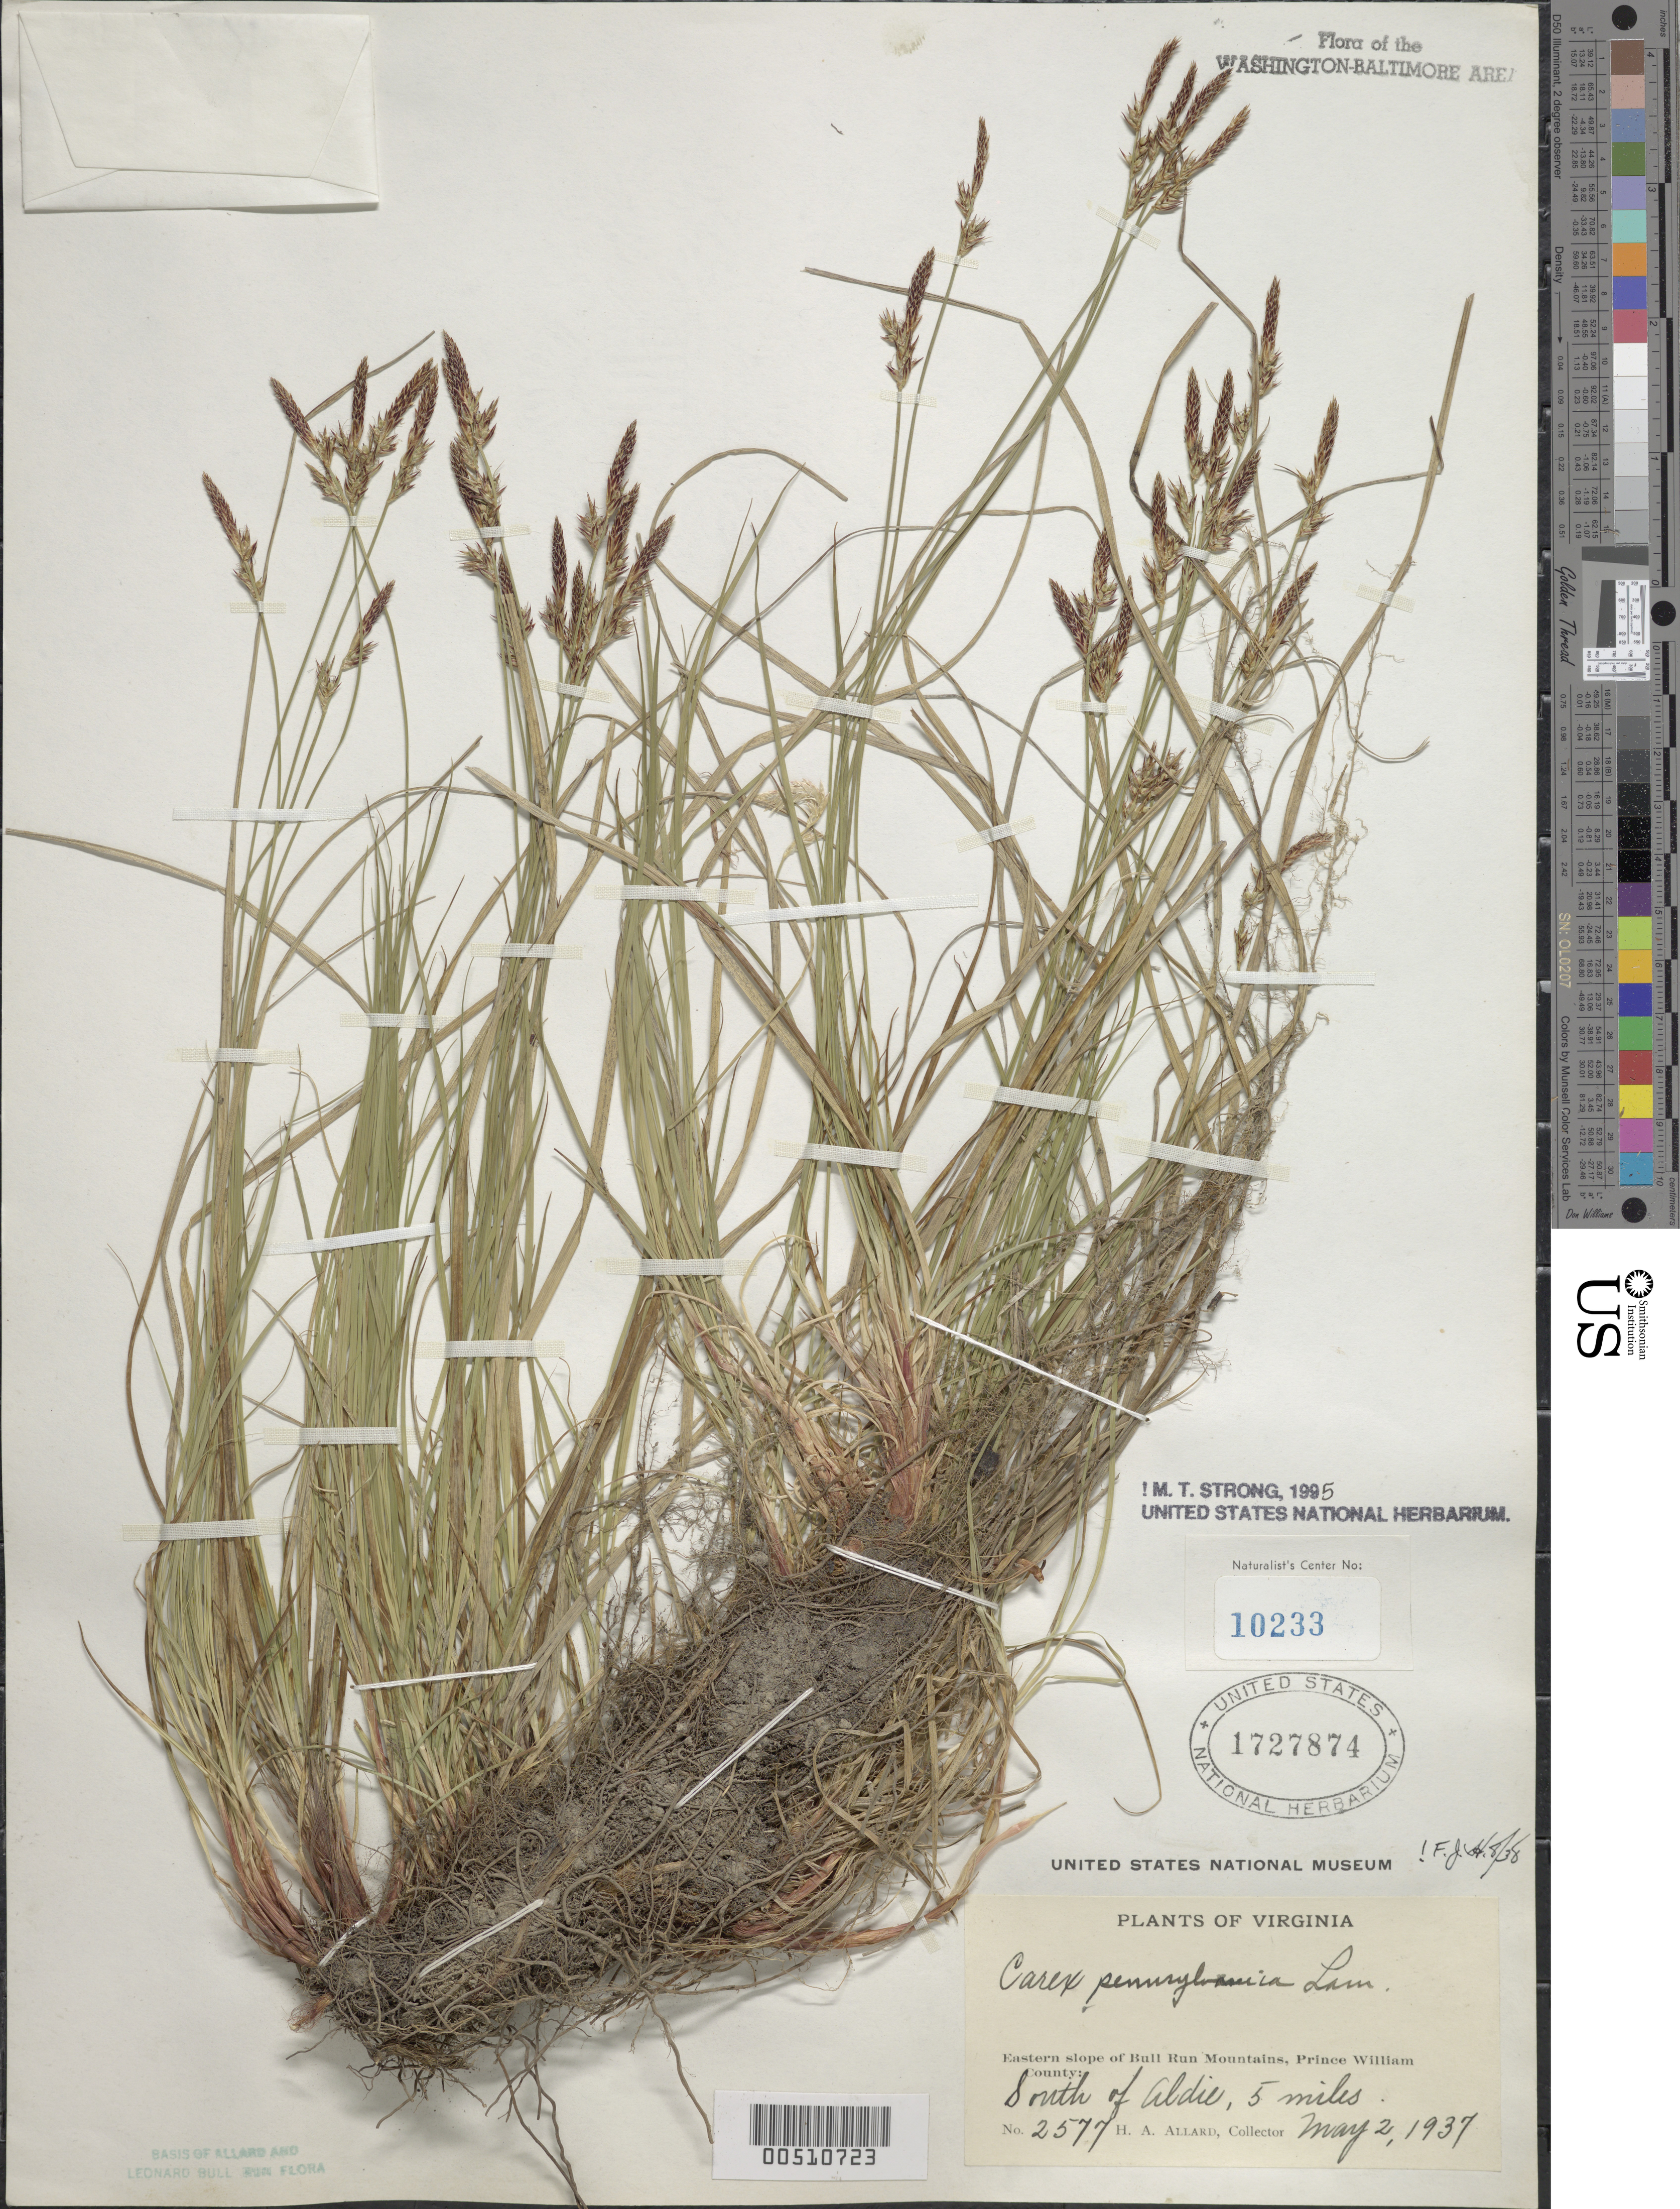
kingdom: Plantae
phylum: Tracheophyta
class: Liliopsida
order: Poales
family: Cyperaceae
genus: Carex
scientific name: Carex pensylvanica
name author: Lam.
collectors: H. A. Allard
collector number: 2577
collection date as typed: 02 May 1937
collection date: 1937-05-02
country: United States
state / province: Virginia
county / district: Prince William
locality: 5 mi. S of Aldie, E slope of Bull Run Mts. Bull Run Mts.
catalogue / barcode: US 1727874